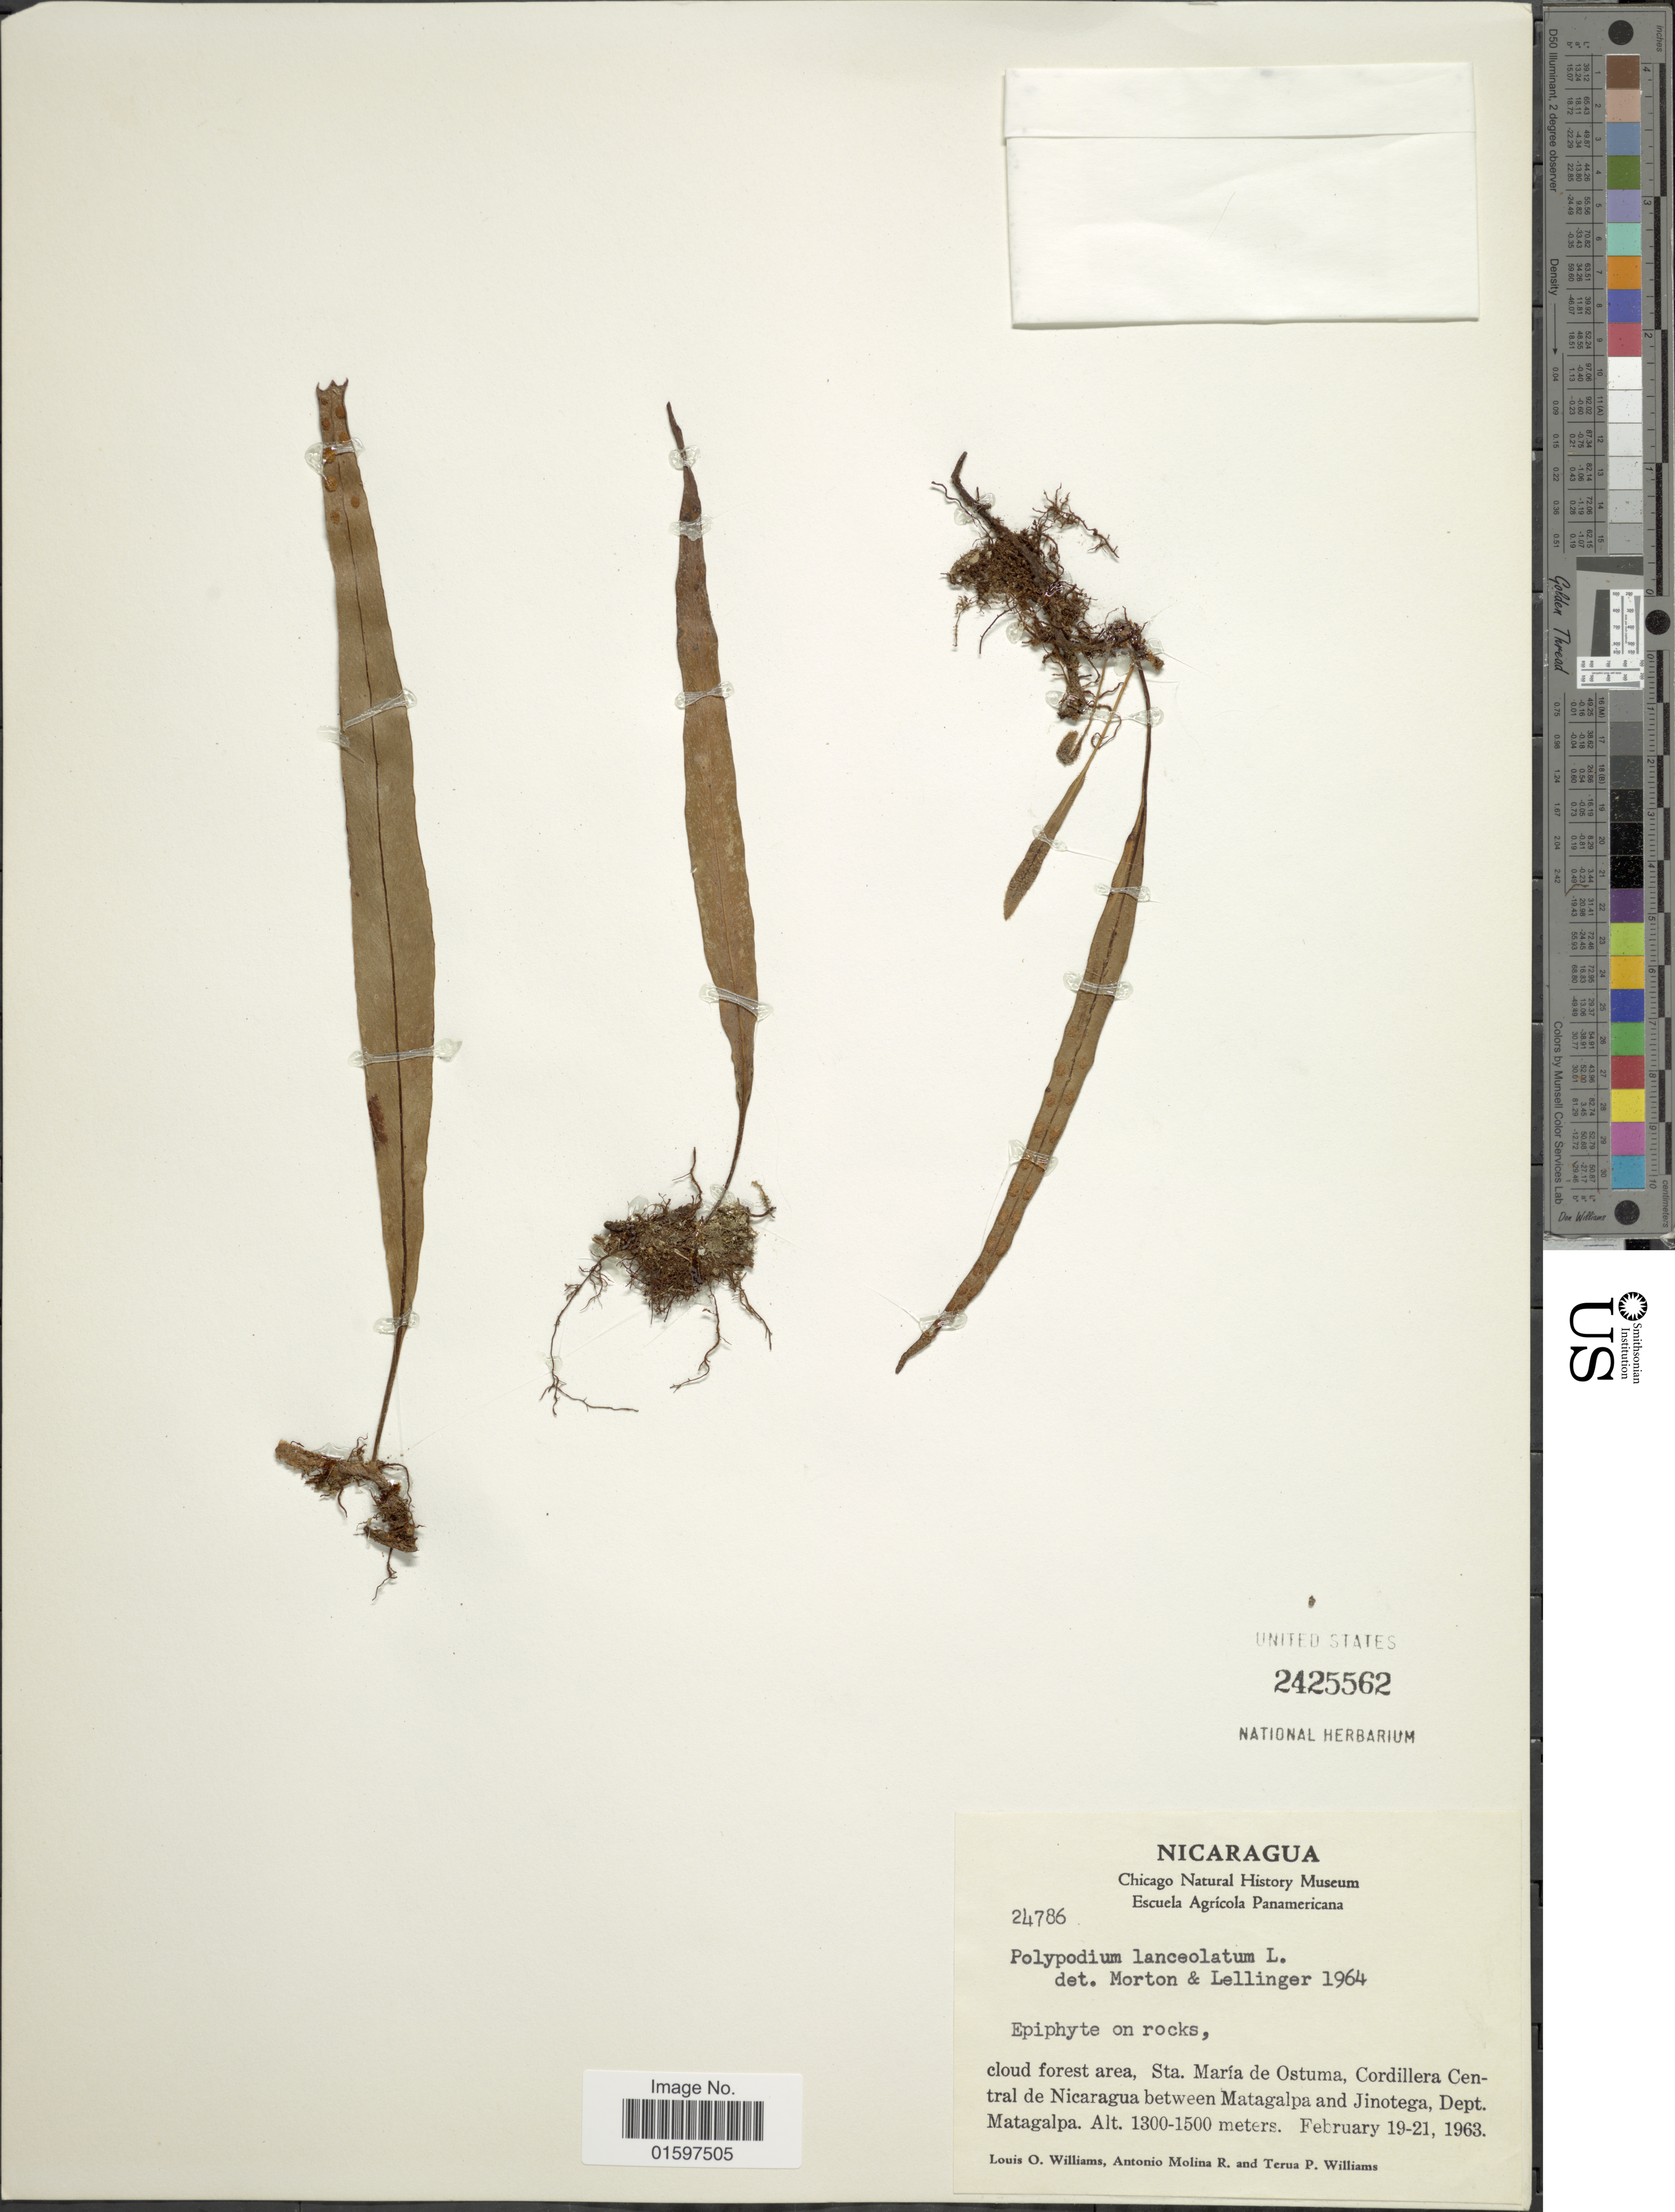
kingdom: Plantae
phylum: Tracheophyta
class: Polypodiopsida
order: Polypodiales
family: Polypodiaceae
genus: Pleopeltis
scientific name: Pleopeltis lanceolata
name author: Kaulf.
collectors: L. O. Williams, A. Molina R. & T. P. Williams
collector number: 24786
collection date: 1963-02-19/1963-02-21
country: Nicaragua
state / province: Matagalpa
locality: Cloud forest area, Sta. María de Ostuma, Cordillera Central de Nicaragua between Matagalpa and Jinotega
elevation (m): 1300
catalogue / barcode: US 2425562